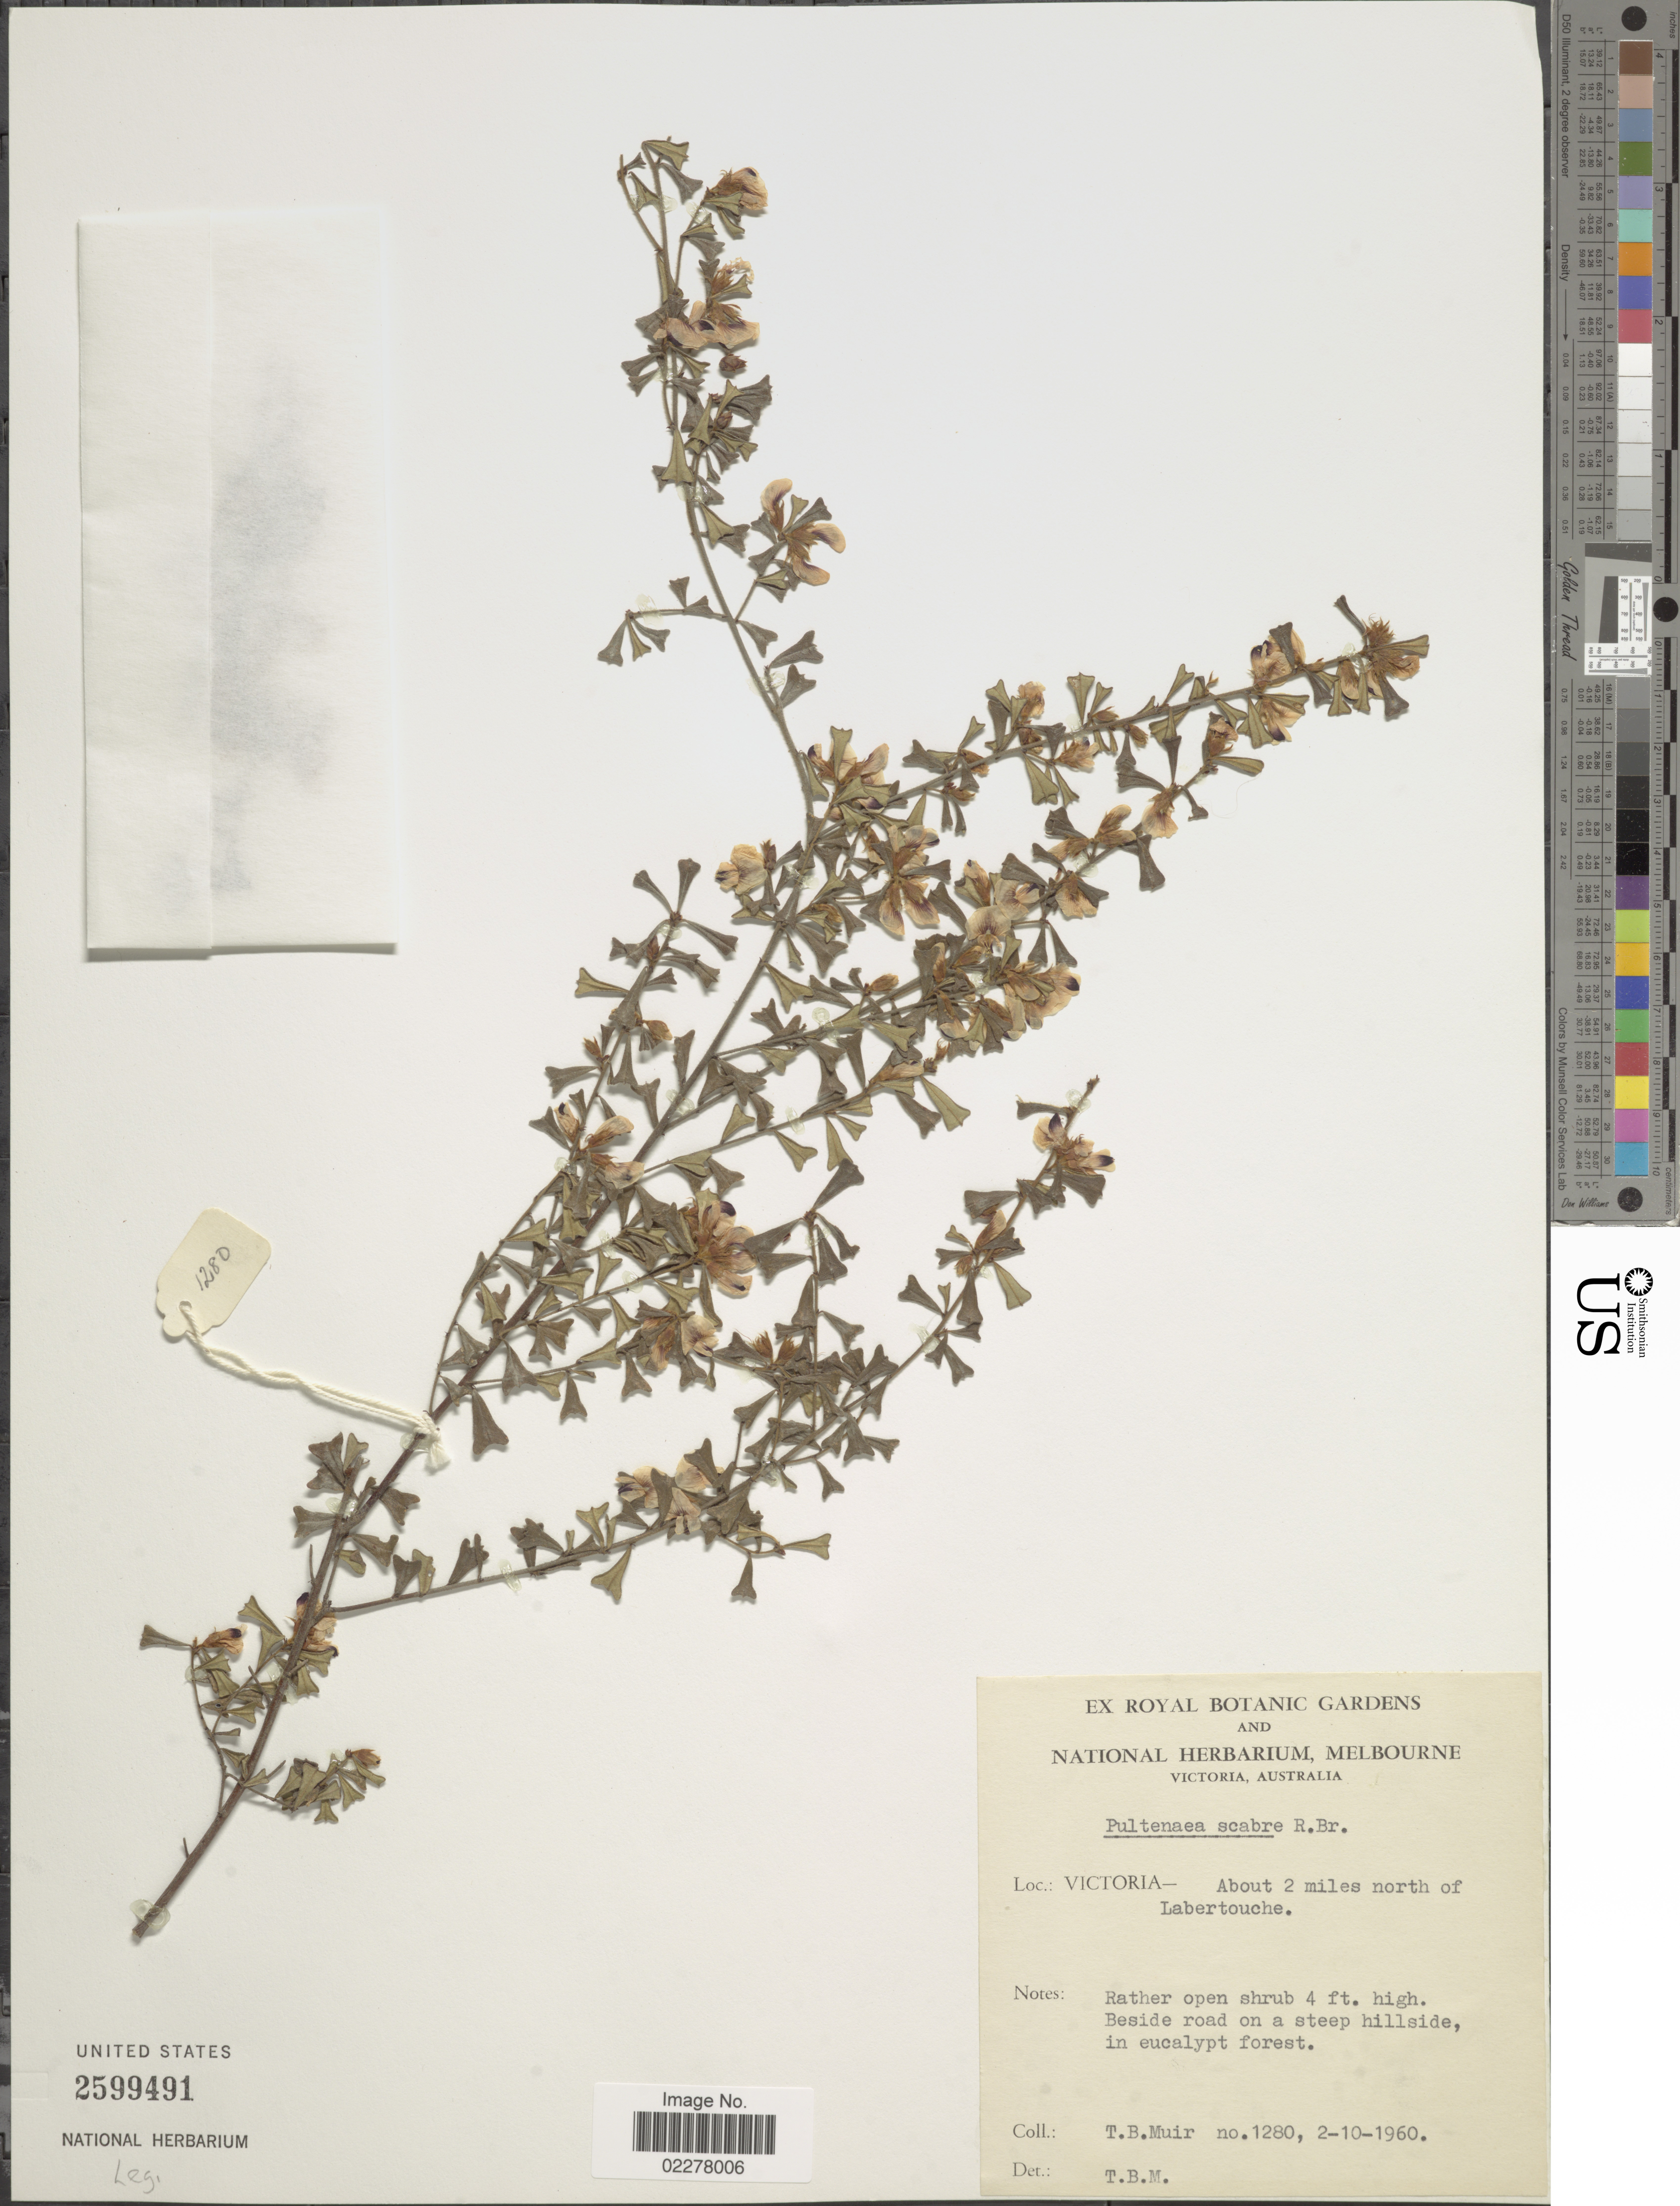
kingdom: Plantae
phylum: Tracheophyta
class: Magnoliopsida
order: Fabales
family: Fabaceae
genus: Pultenaea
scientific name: Pultenaea scabra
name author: R. Br.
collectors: T. Muir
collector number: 1280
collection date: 1960-10-02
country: Australia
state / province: Victoria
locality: Victoria - About 2 miles north of Labertouche.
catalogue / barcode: US 2599491